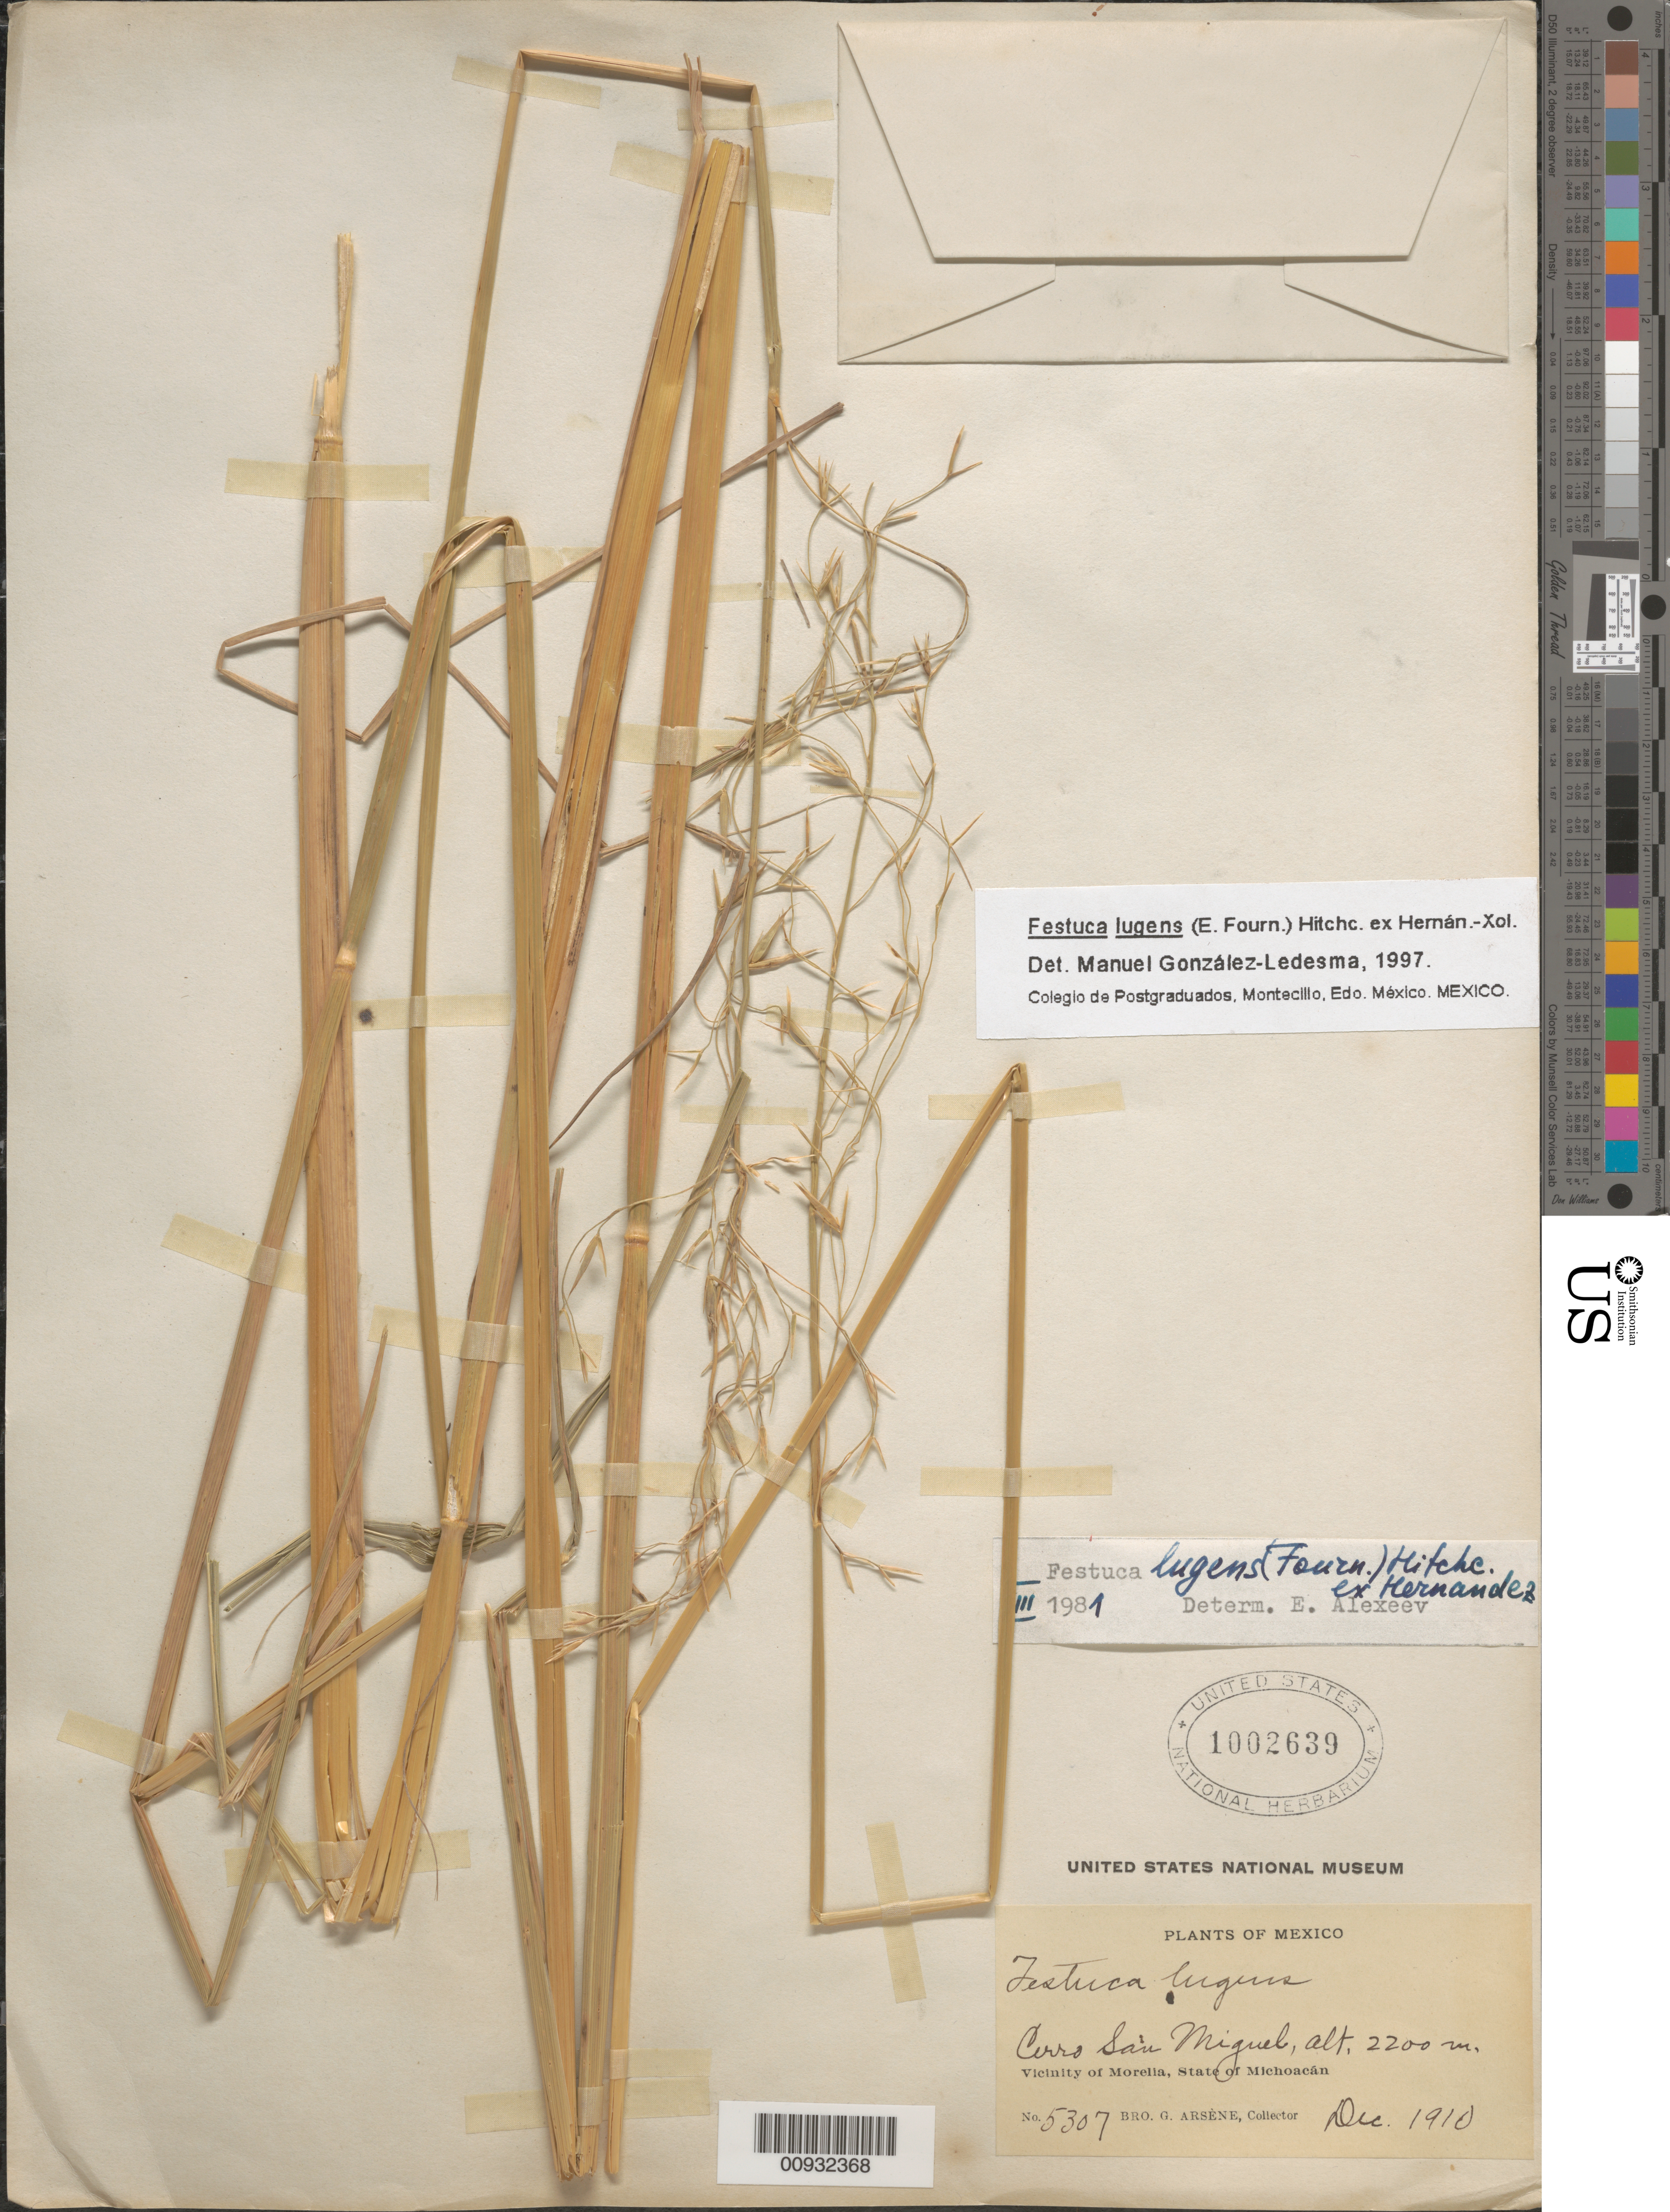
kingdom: Plantae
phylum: Tracheophyta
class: Liliopsida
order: Poales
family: Poaceae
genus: Festuca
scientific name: Festuca lugens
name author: (E. Fourn.) Hitchc. ex Hern.-Xol.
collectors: Bro. G. Arsène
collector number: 5307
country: Mexico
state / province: Michoacán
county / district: Morelia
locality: Cerro San Miguel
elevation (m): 2200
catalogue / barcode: US 1002639